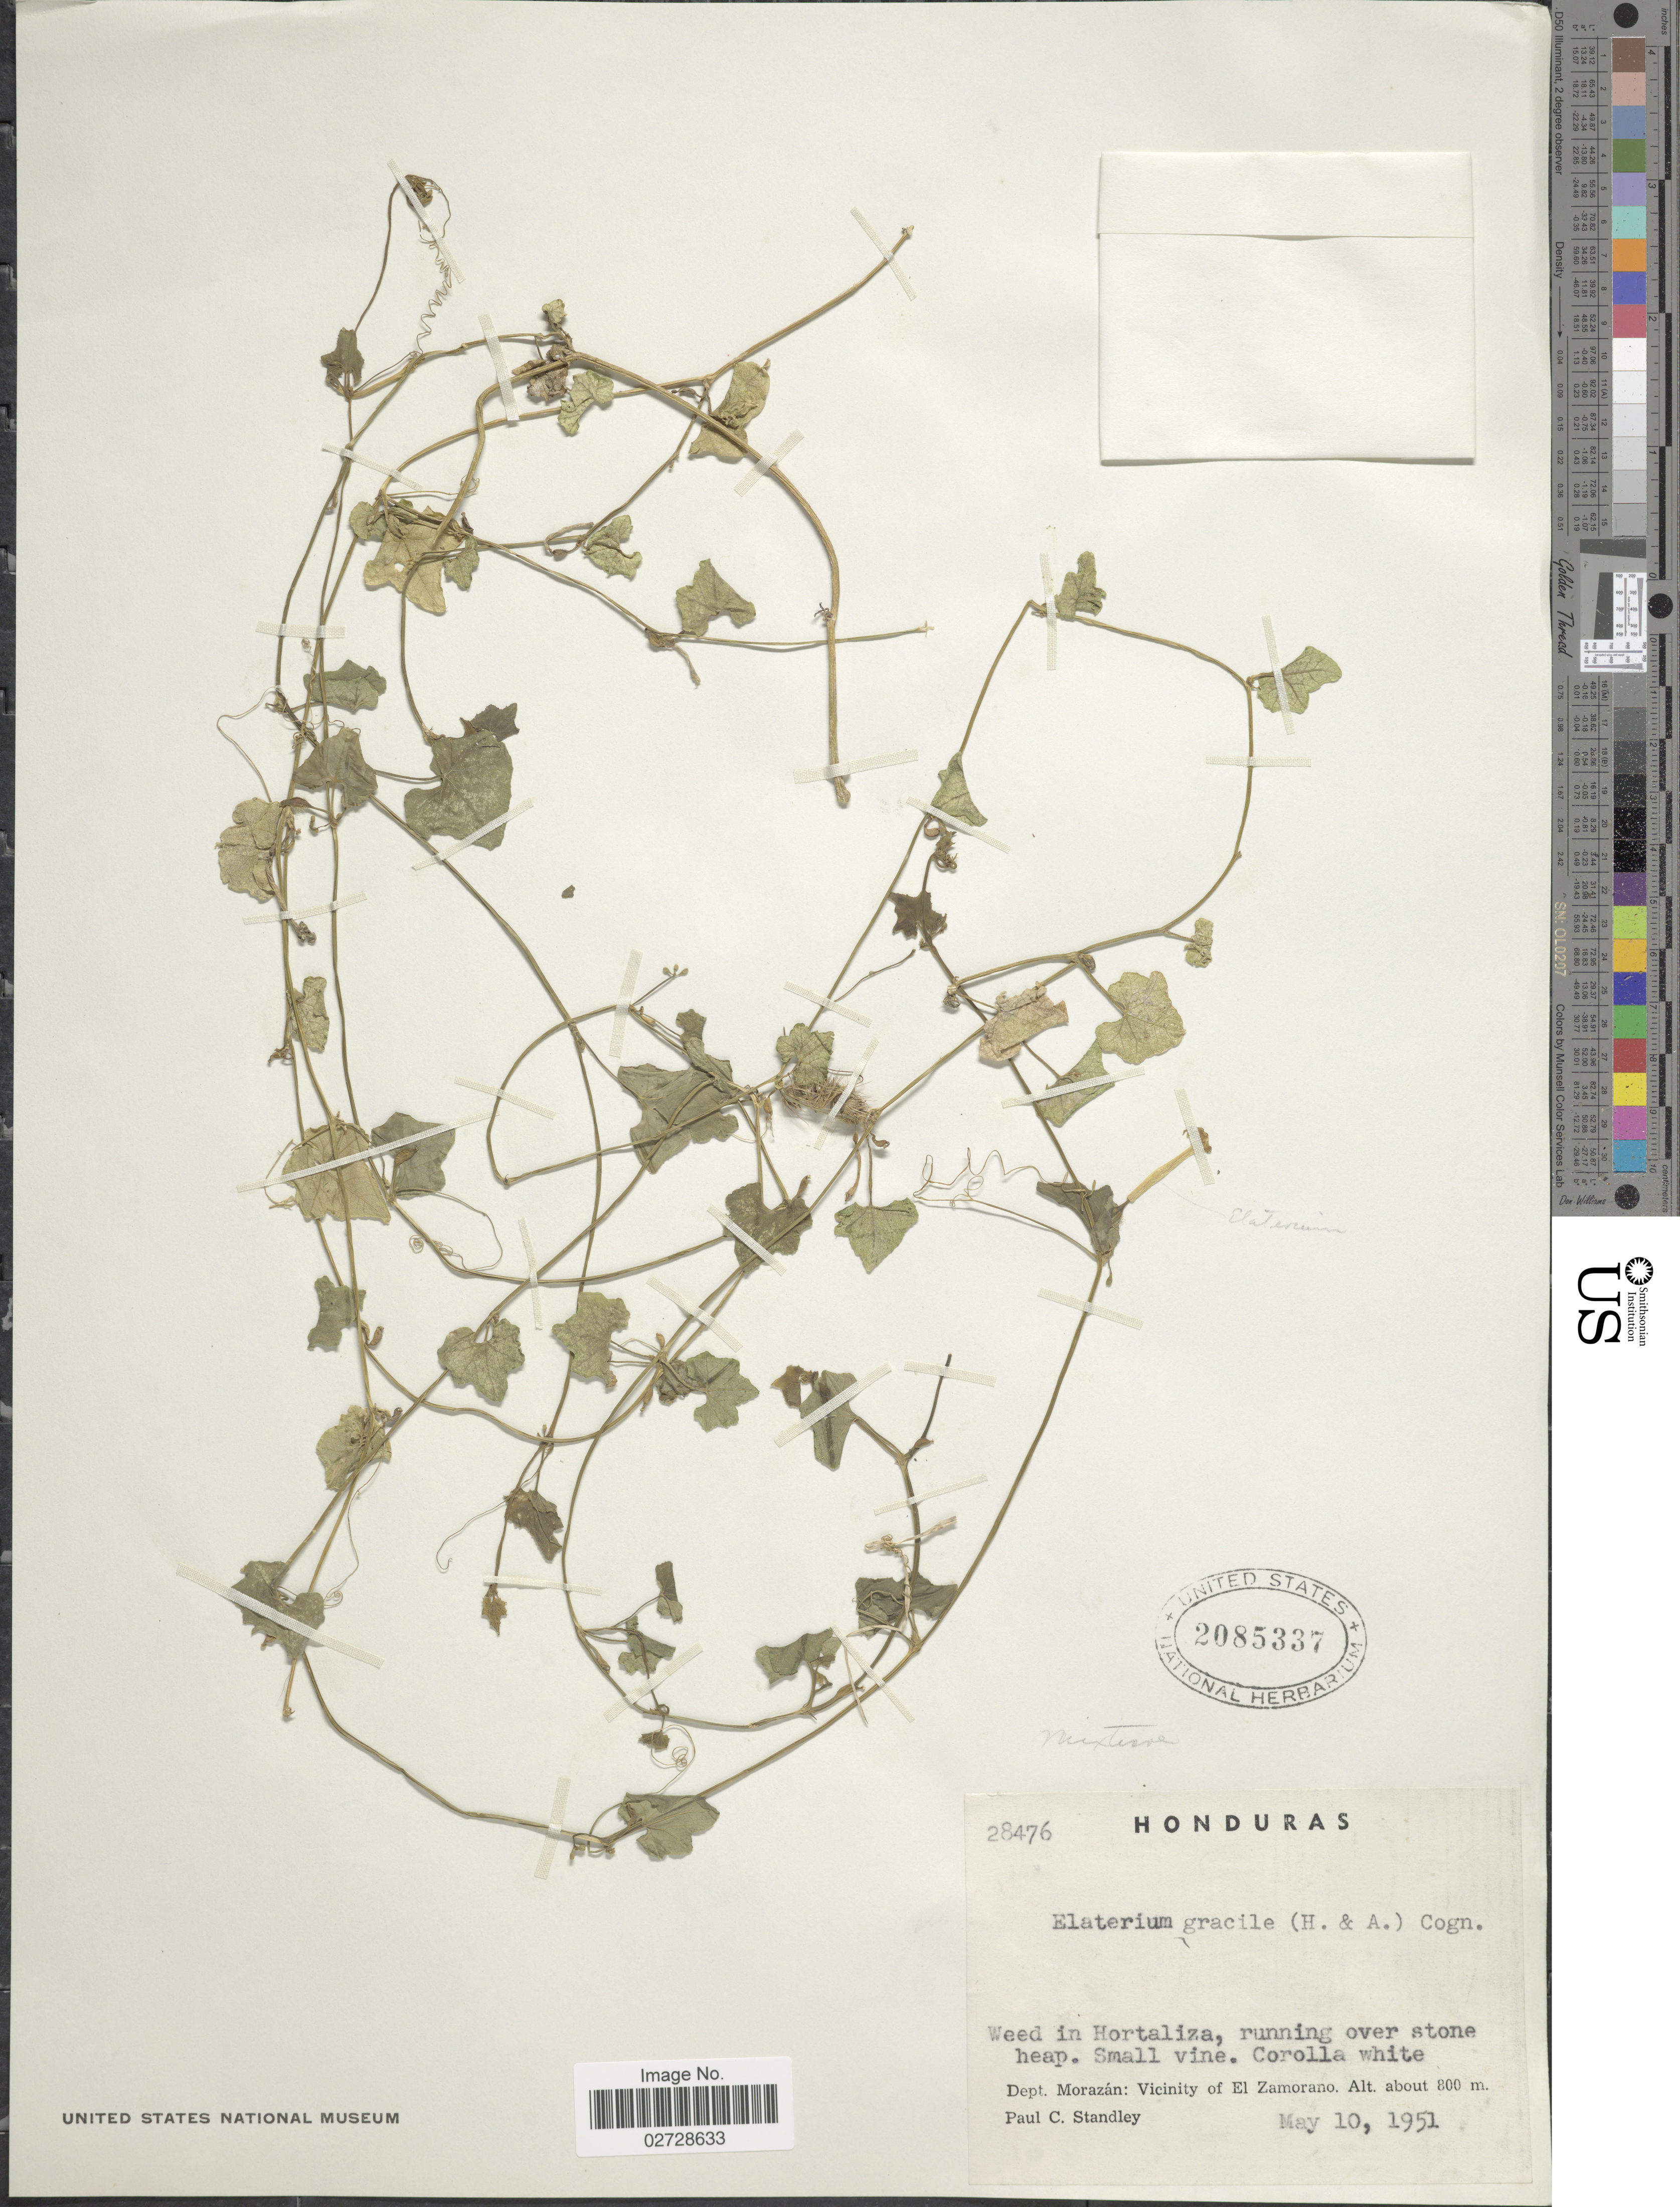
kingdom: Plantae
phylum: Tracheophyta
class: Magnoliopsida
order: Cucurbitales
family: Cucurbitaceae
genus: Cyclanthera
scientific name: Cyclanthera carthagenensis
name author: (Jacq.) H. Schaef. & S.S. Renner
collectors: P. C. Standley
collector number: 28476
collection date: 1951-05-10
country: Honduras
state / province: Fco. Morazán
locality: Weed in Hortaliza, Dept. Morazan: Vicinity of El Zamorano.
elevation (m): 800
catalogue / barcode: US 2085337